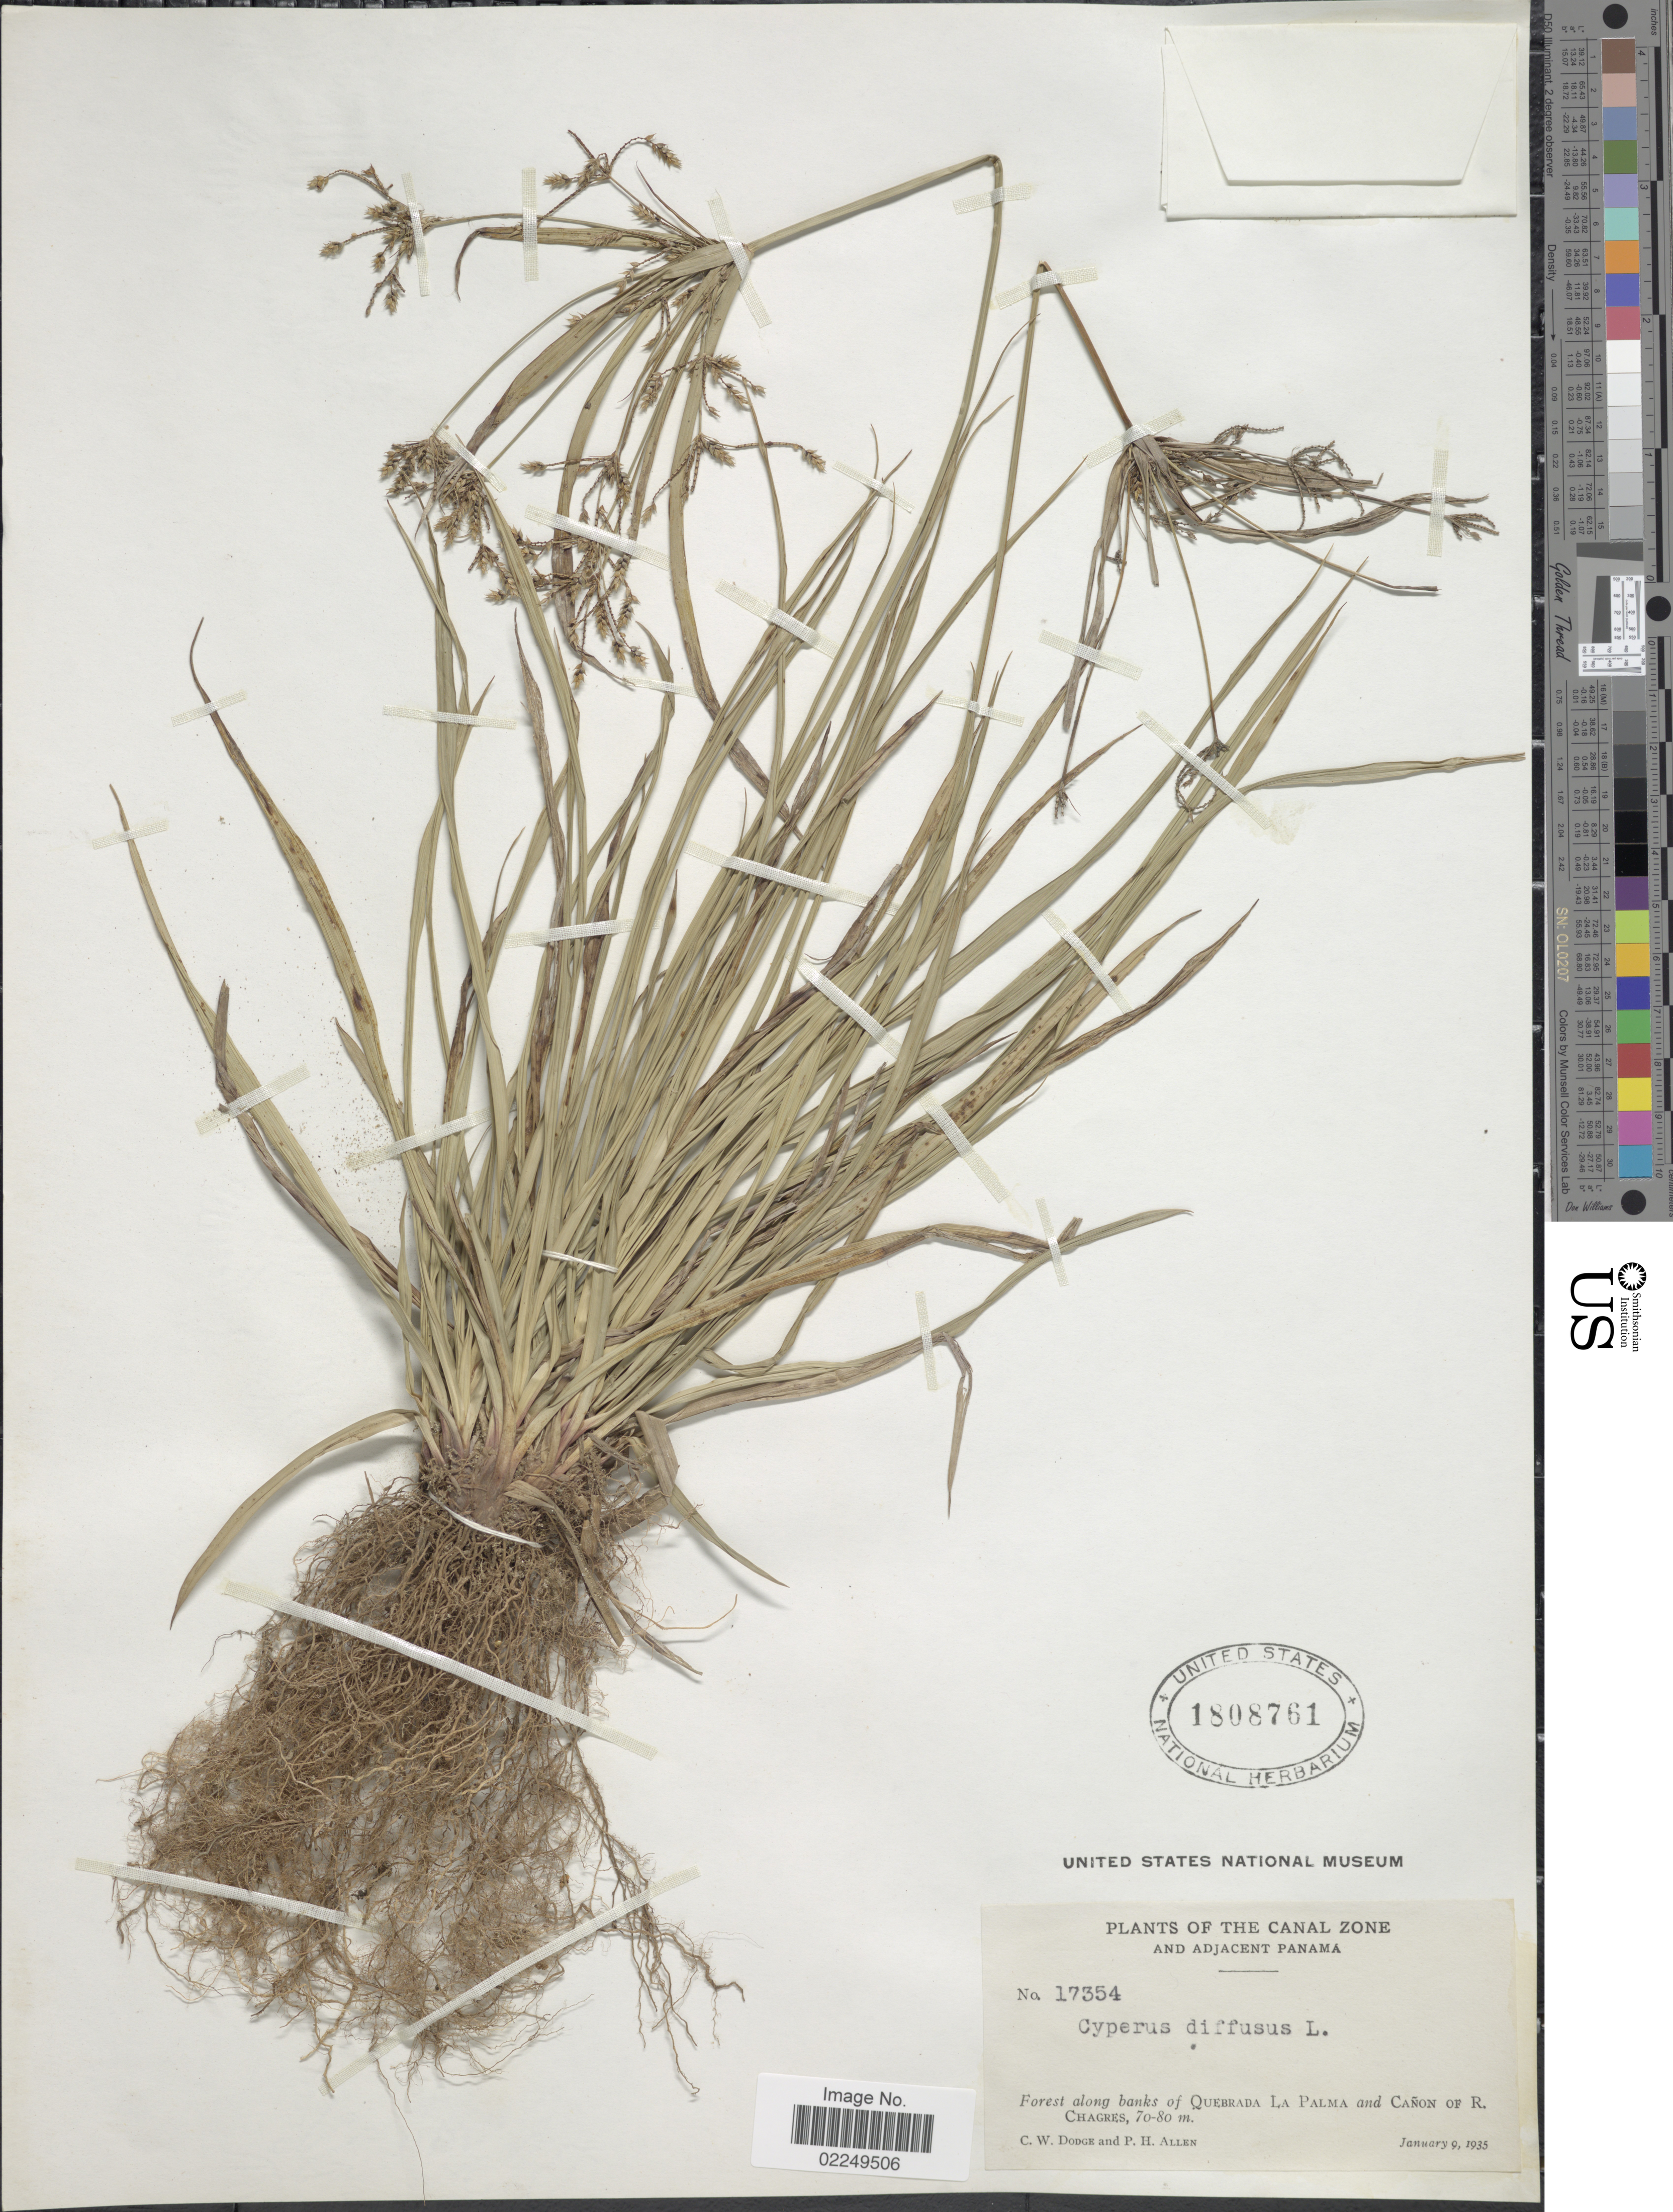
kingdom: Plantae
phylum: Tracheophyta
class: Liliopsida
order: Poales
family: Cyperaceae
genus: Cyperus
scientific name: Cyperus laxus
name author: Lam.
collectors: C. Dodge & P. H. Allen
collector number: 17354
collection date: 1935-01-09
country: Panama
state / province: Colón / Panamá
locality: The Canal Zone and Adjacent Panama, Forest along banks of Quebrada La Palma and Canon of R. Chagres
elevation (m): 70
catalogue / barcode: US 1808761